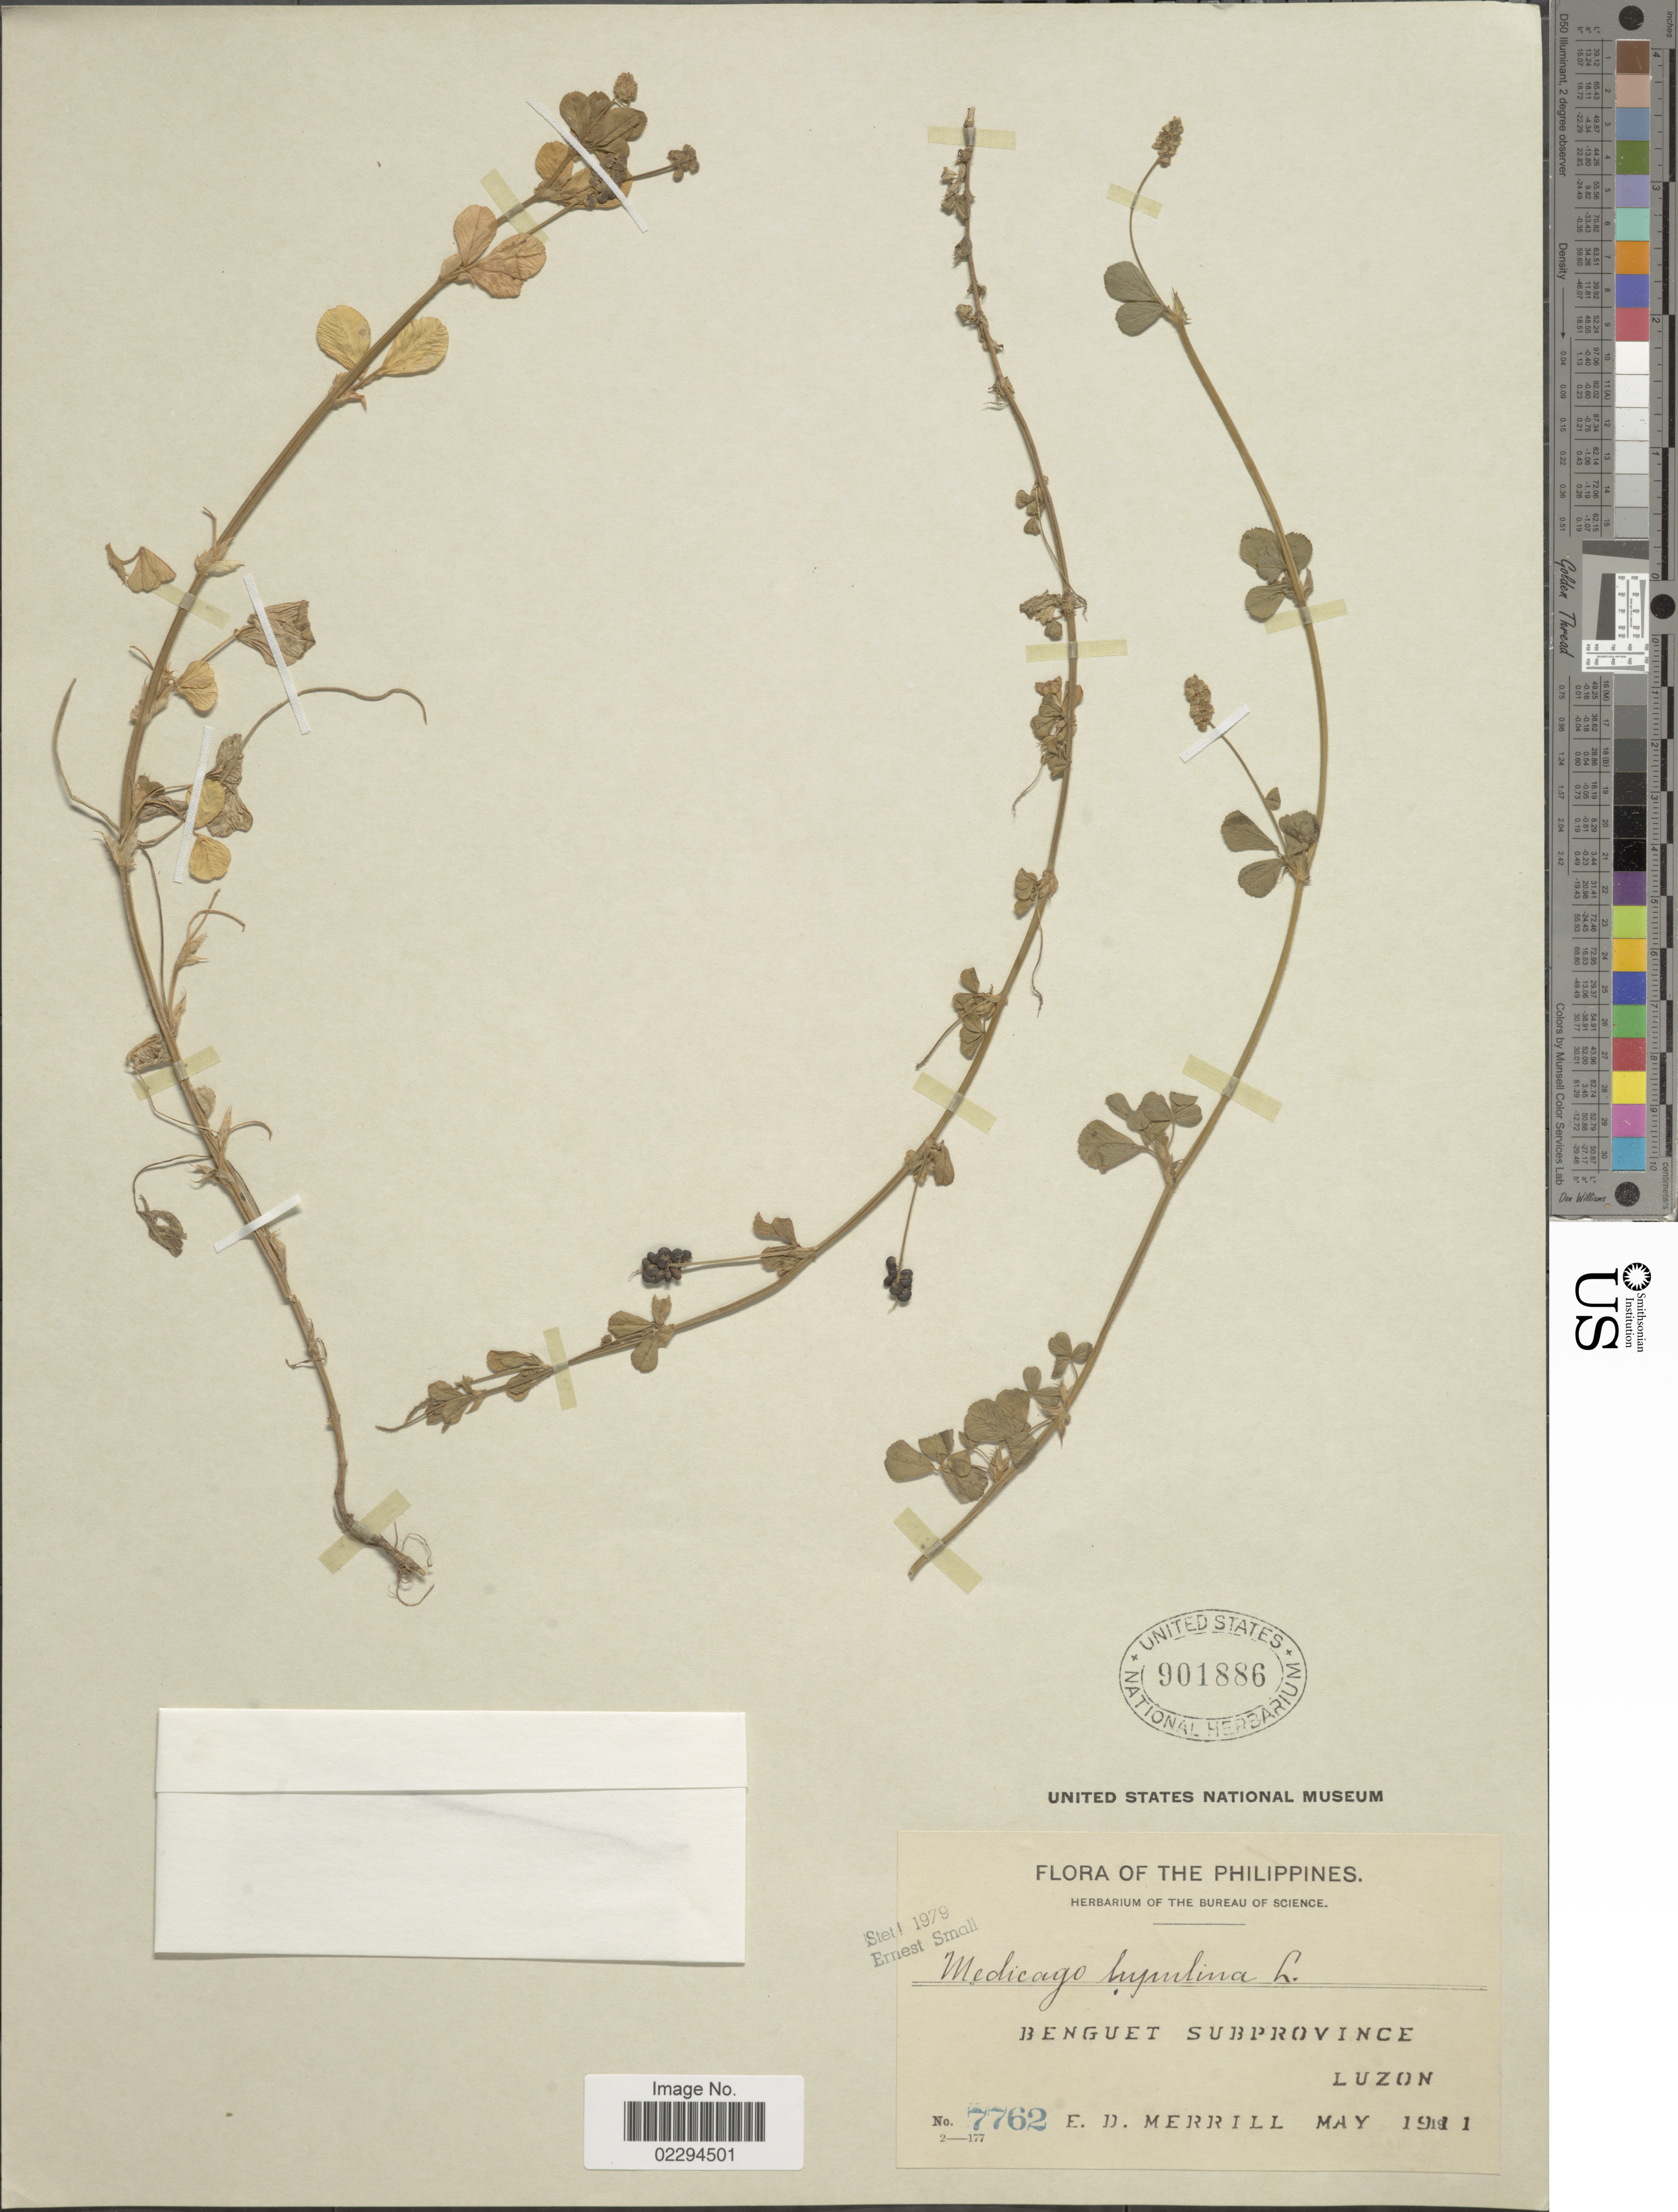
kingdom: Plantae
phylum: Tracheophyta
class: Magnoliopsida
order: Fabales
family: Fabaceae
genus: Medicago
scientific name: Medicago lupulina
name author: L.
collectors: E. D. Merrill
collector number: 7762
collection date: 1911-05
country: Philippines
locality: Benguet Subprovince. Luzon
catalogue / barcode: US 901886